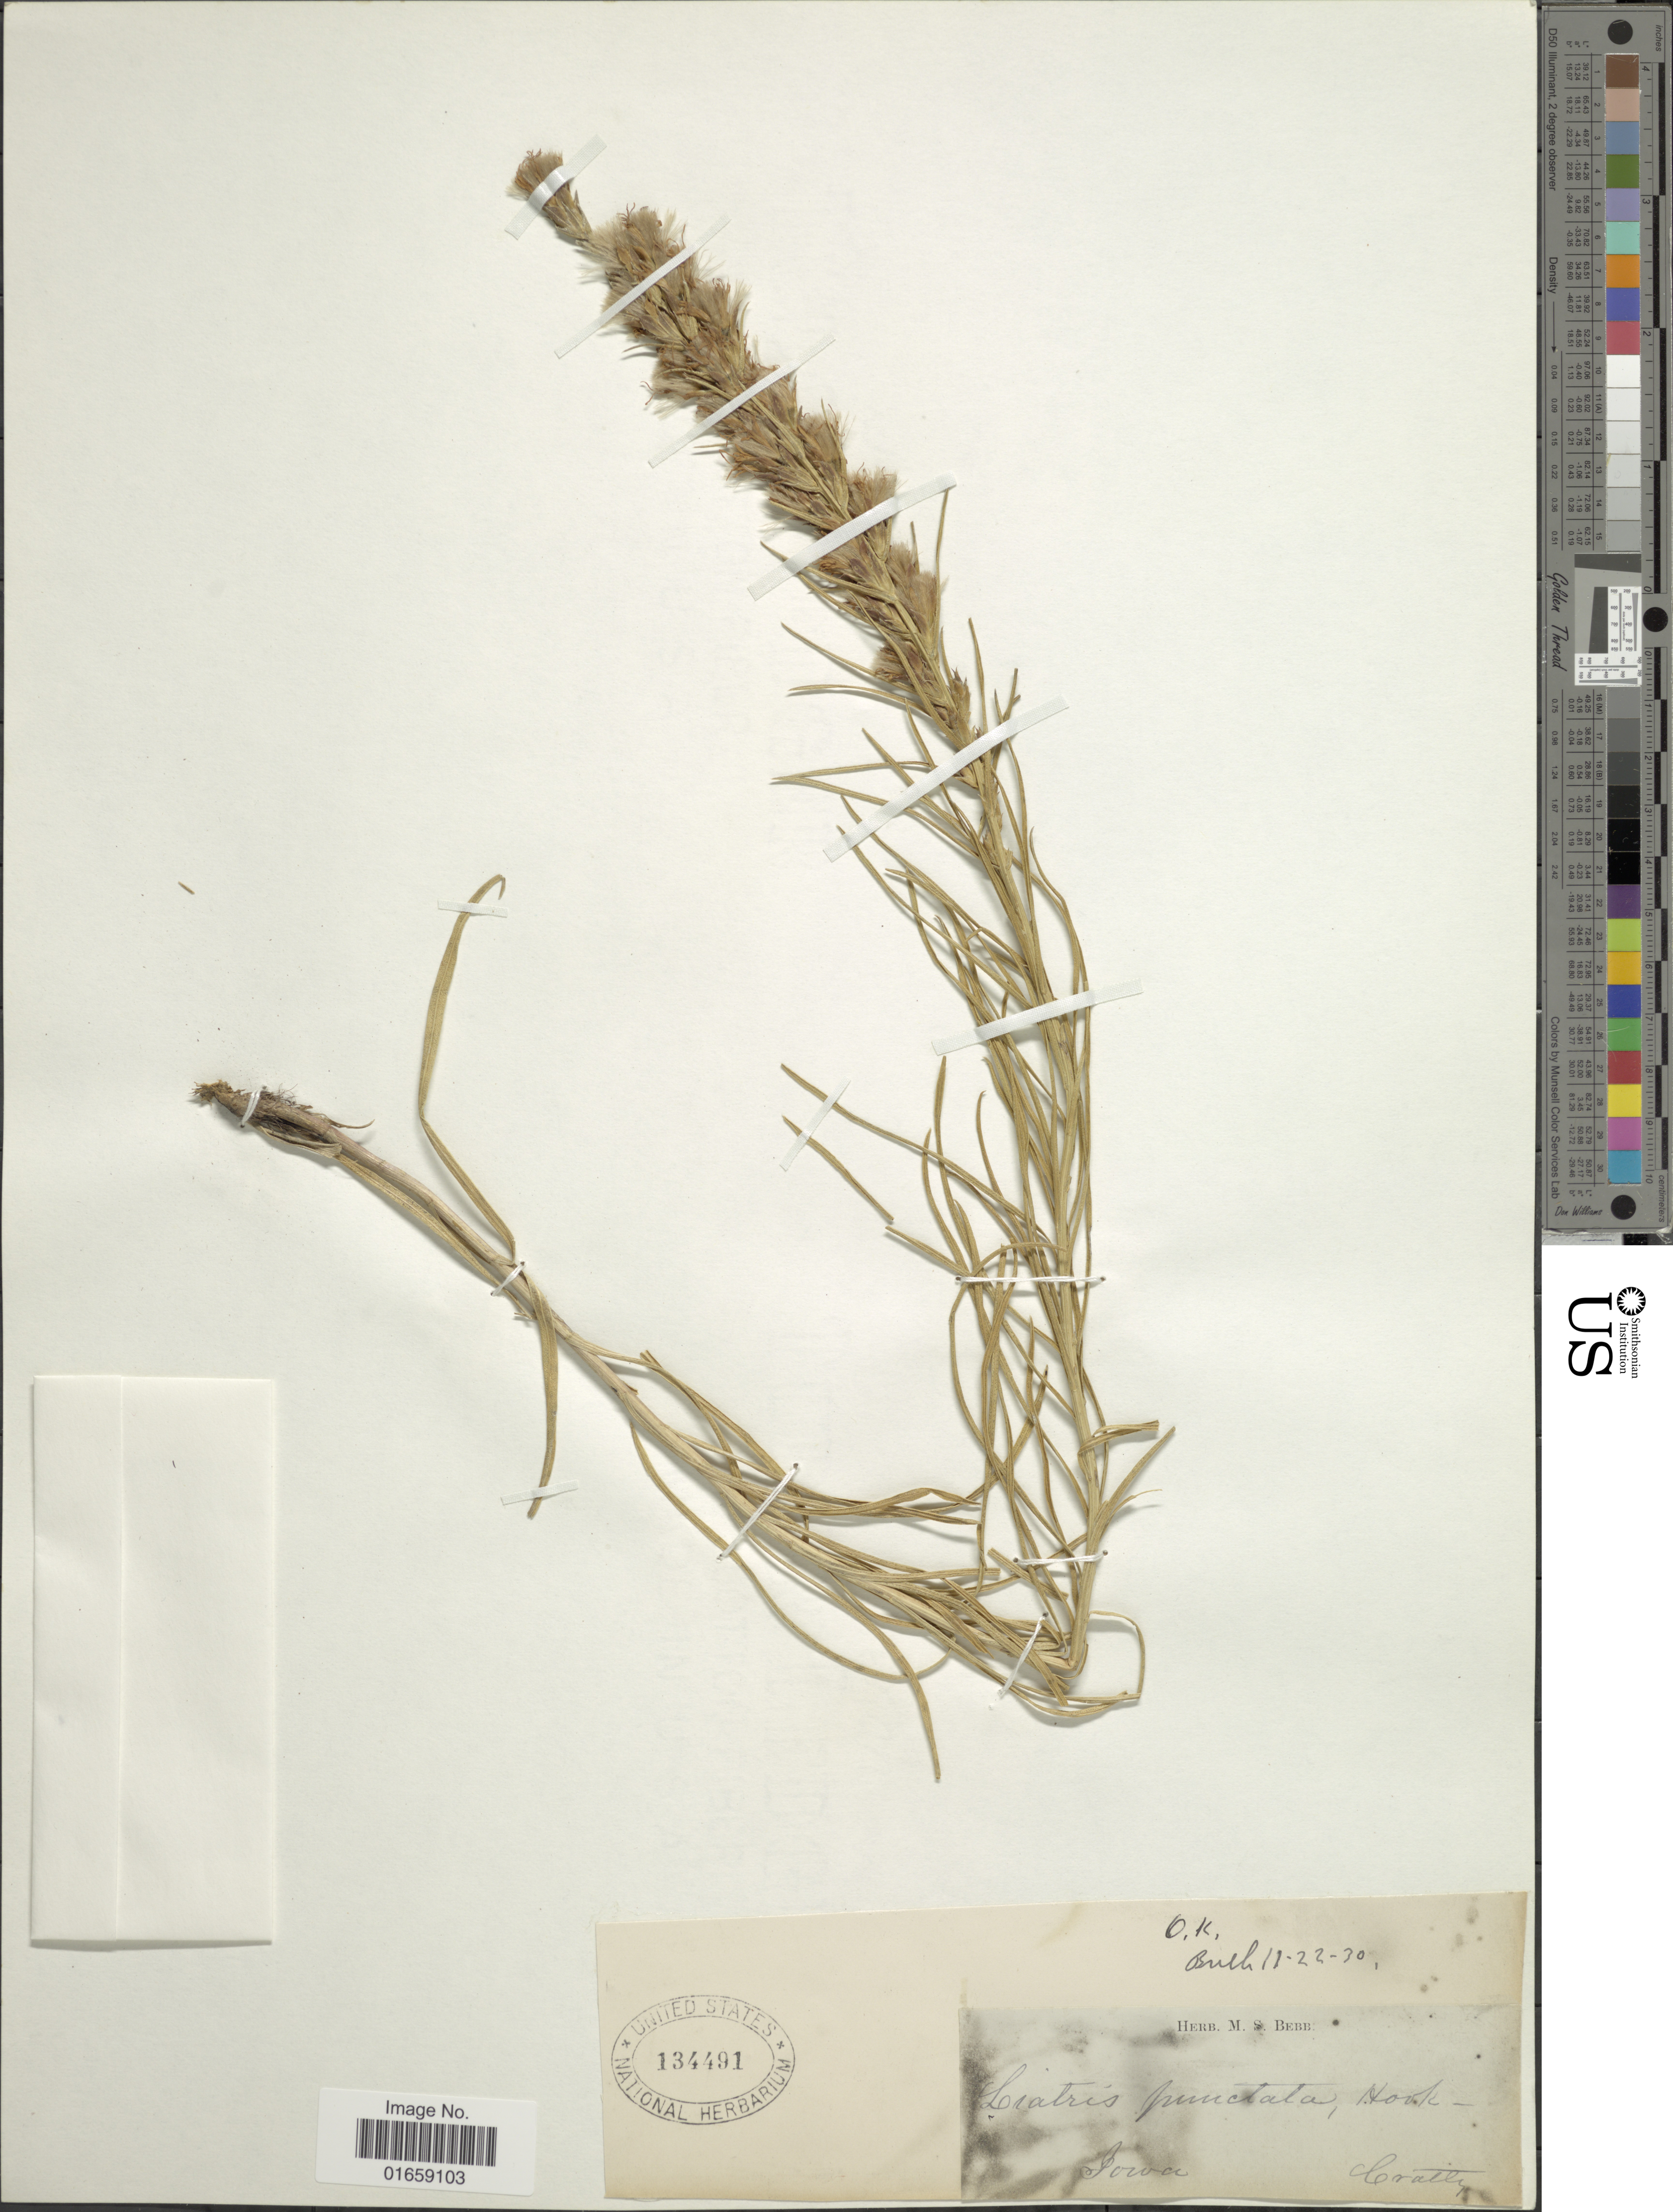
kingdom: Plantae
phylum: Tracheophyta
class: Magnoliopsida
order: Asterales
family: Asteraceae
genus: Liatris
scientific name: Liatris punctata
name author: Hook.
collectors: -. Cratty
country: United States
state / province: Iowa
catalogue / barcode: US 134491